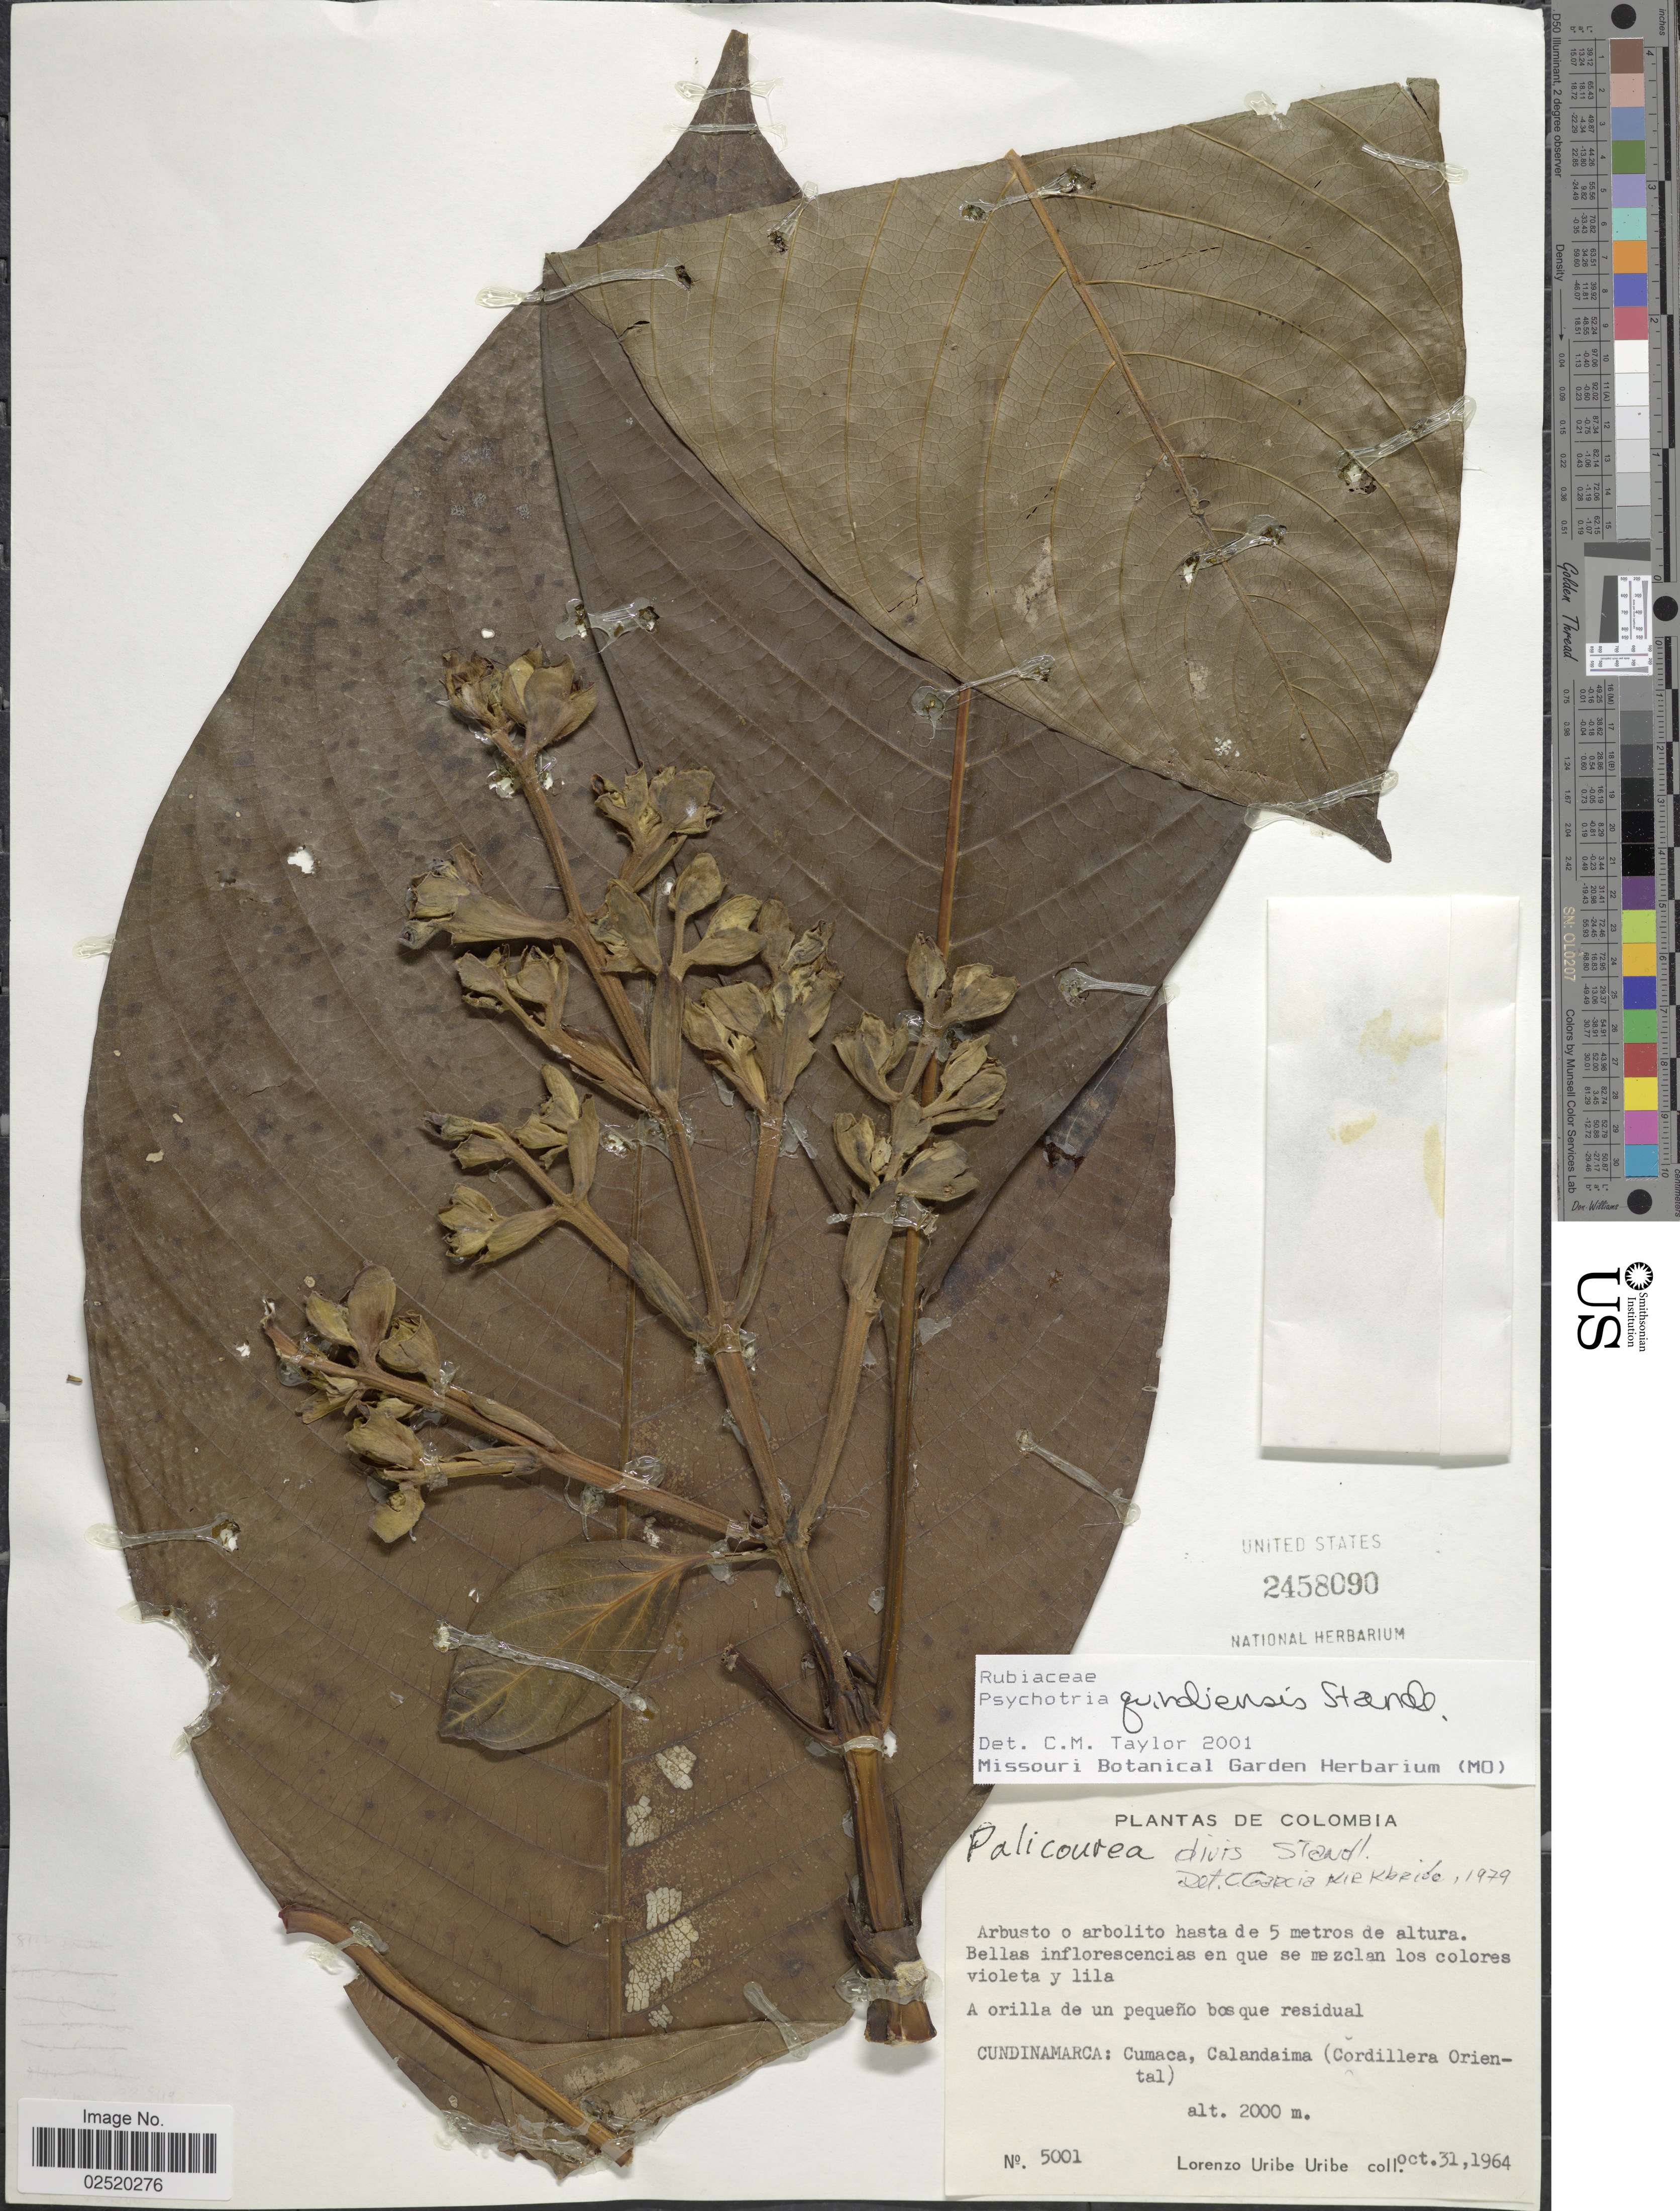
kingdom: Plantae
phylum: Tracheophyta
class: Magnoliopsida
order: Gentianales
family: Rubiaceae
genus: Psychotria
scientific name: Psychotria quindiensis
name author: Standl.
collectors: L. Uribe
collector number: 5001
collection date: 1964-10-31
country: Colombia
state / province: Cundinamarca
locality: Cundinamarca: Cumaca, Calandaima (Cordillera Oriental)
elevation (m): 2000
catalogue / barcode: US 2458090